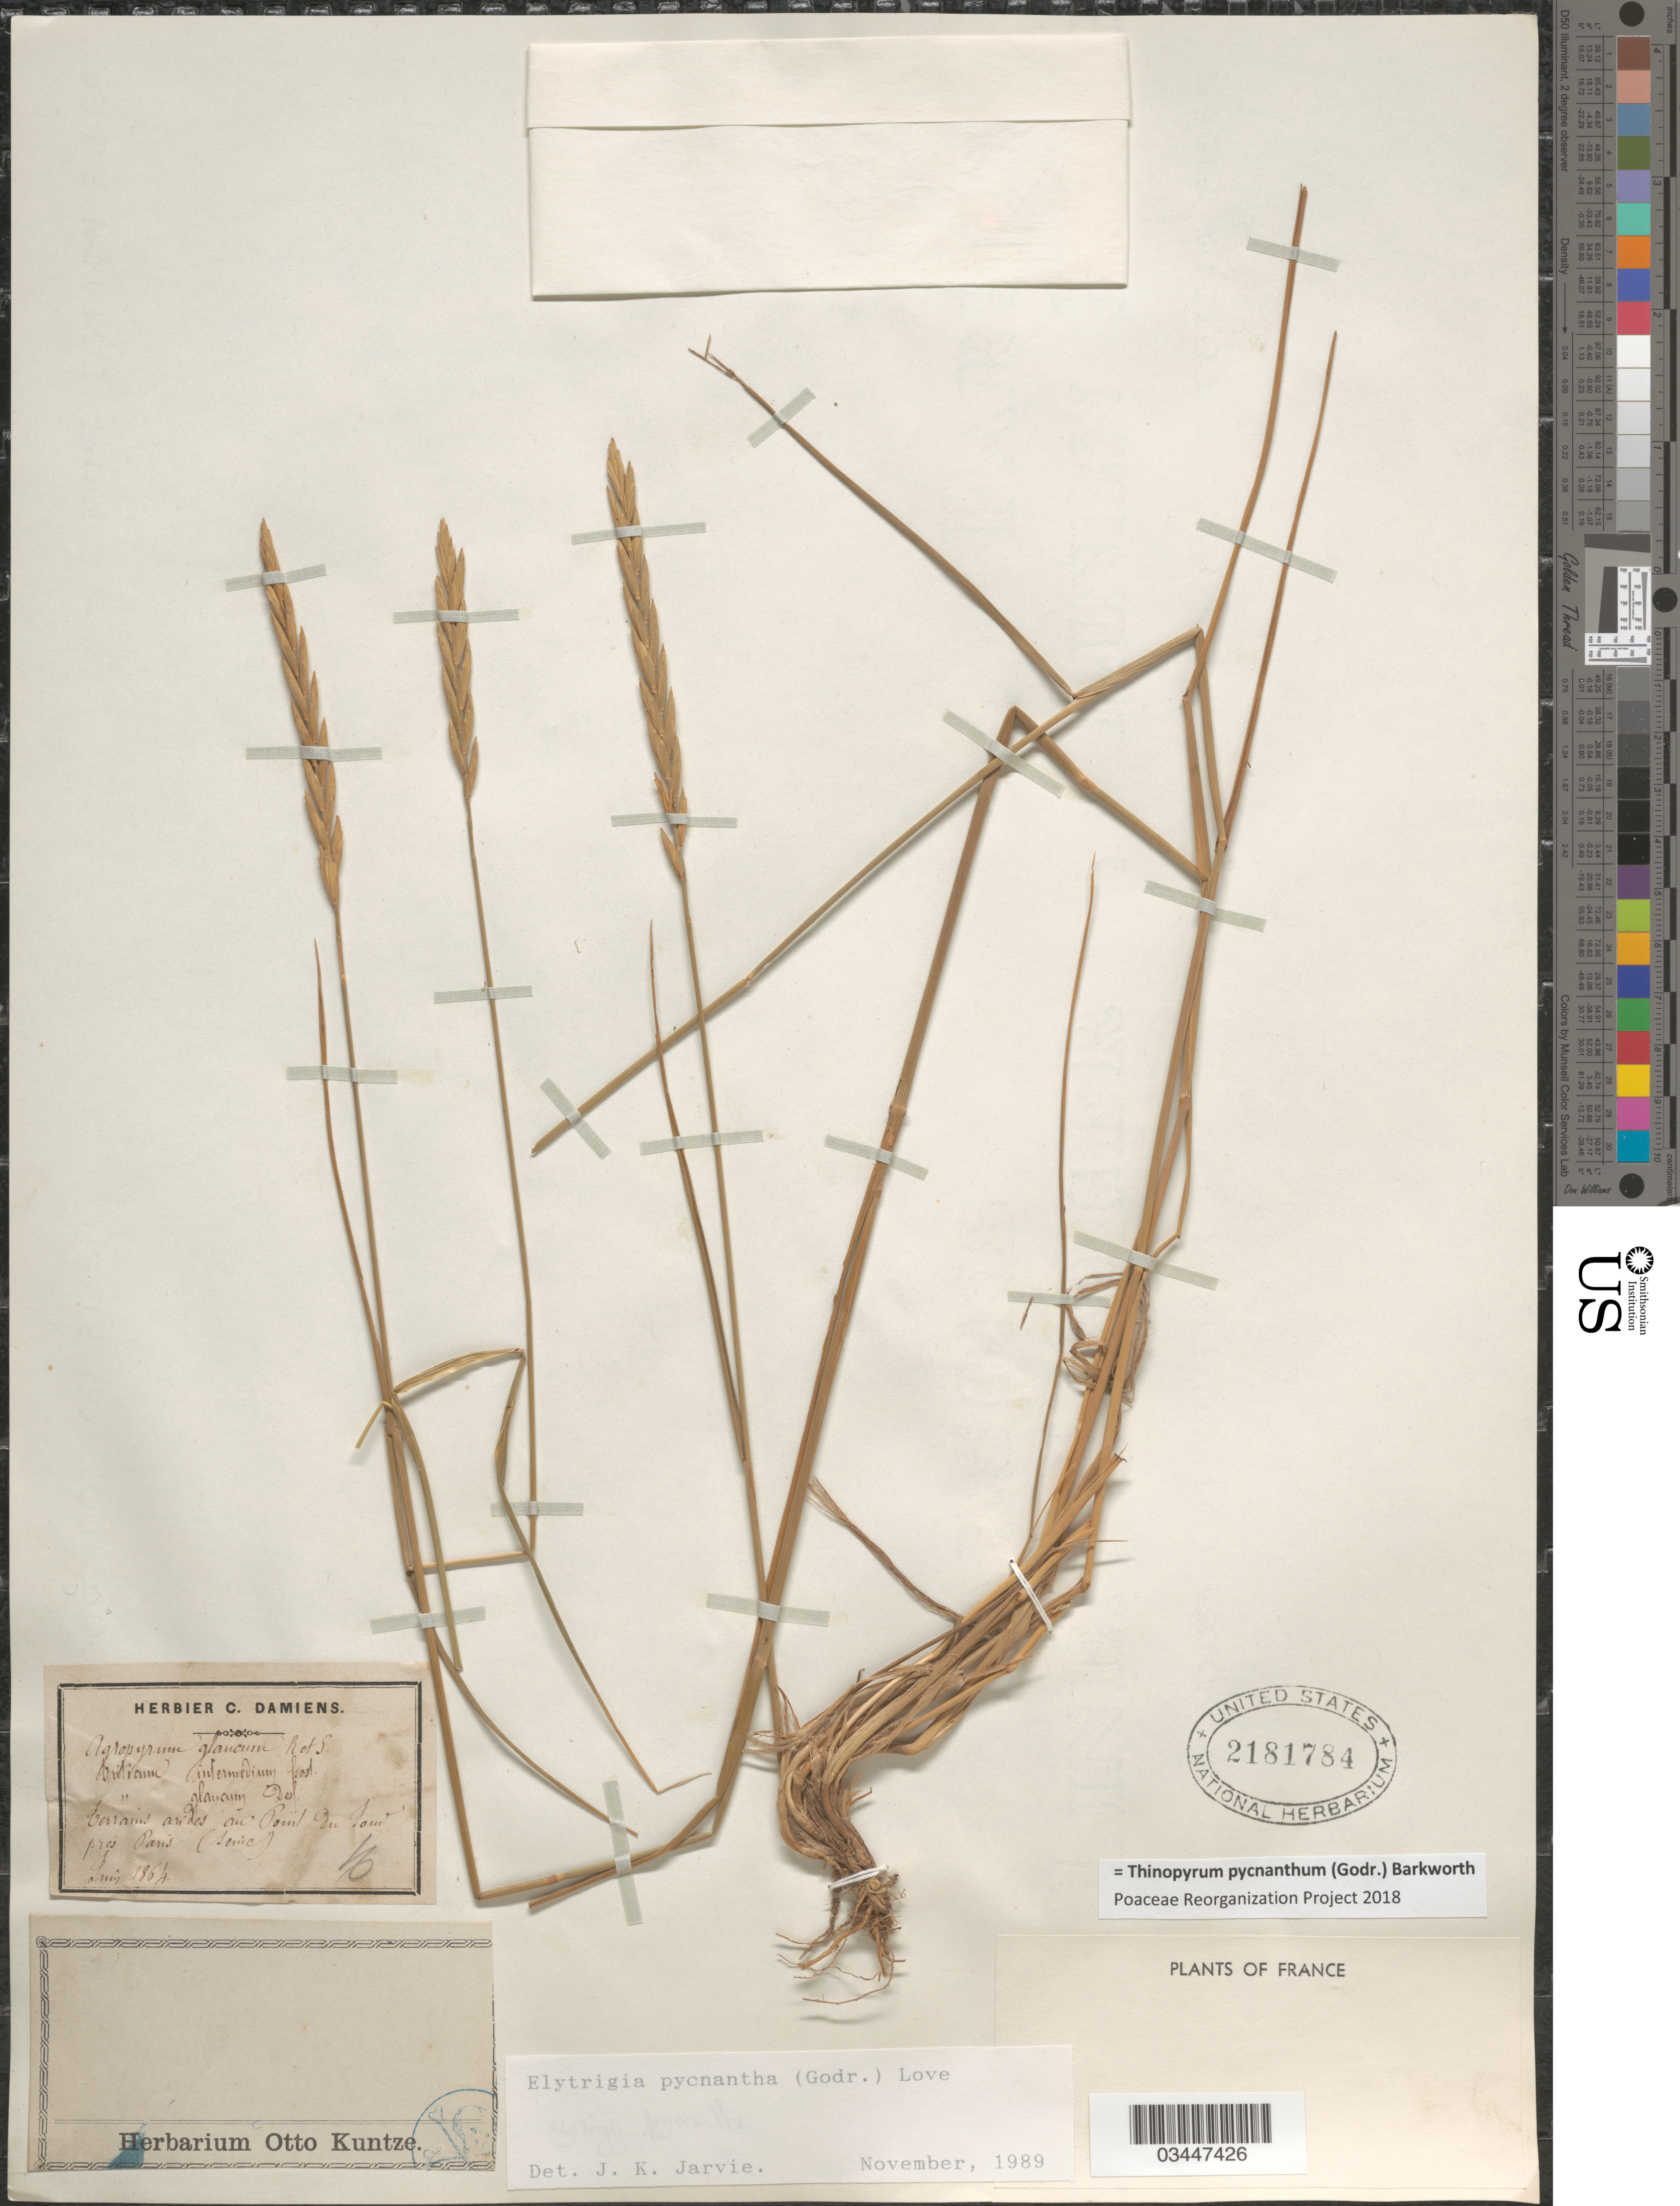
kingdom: Plantae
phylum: Tracheophyta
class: Liliopsida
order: Poales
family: Poaceae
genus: Thinopyrum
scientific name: Thinopyrum pycnanthum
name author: (Godr.) Barkworth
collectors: Ex herb. C. Damiens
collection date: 1864-06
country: France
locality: Terrains arides au Point du Som près Paris (Seine).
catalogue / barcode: US 2181784